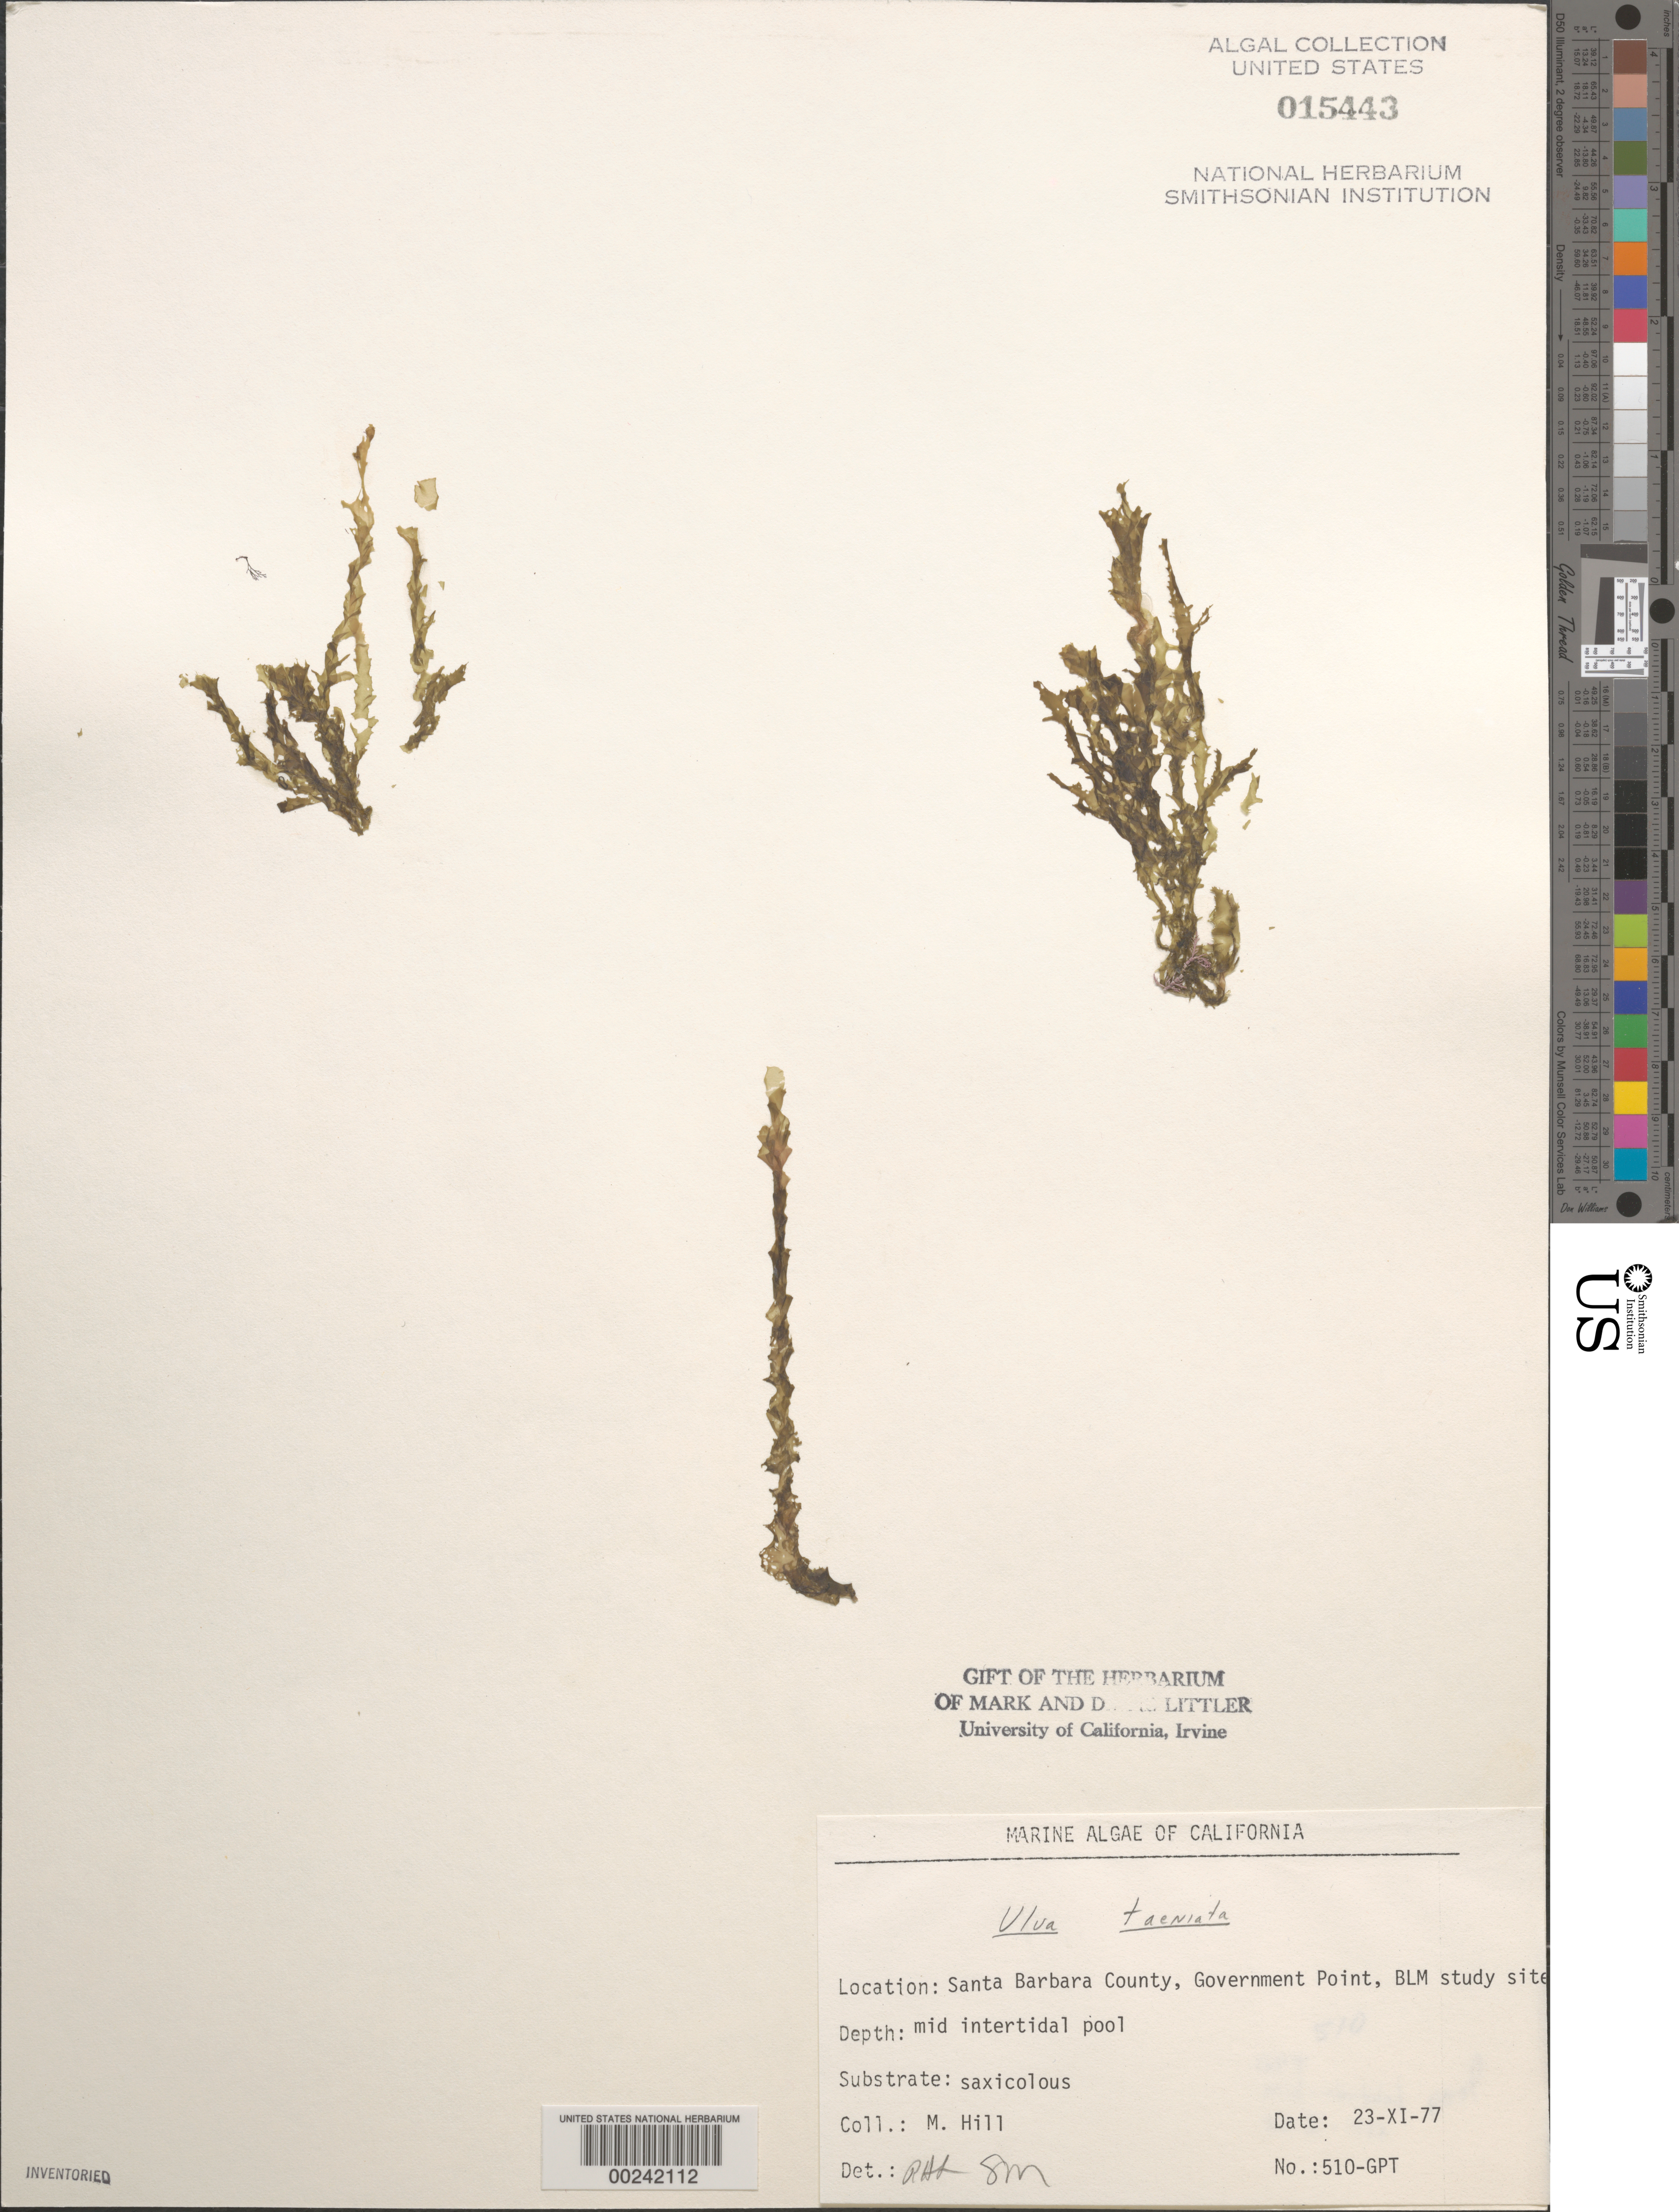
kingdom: Plantae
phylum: Chlorophyta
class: Ulvophyceae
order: Ulvales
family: Ulvaceae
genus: Ulva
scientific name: Ulva taeniata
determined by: Sims, Robert H.; Murray, S. N.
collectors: M. Hill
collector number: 510-gpt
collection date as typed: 23 Nov 1977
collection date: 1977-11-23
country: United States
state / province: California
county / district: Santa Barbara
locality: Government Point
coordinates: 34 26'31"N, 120 24'06"W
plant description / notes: BLM-SOCALBIGHT Rocky Intertidal Survey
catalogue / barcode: US 15443